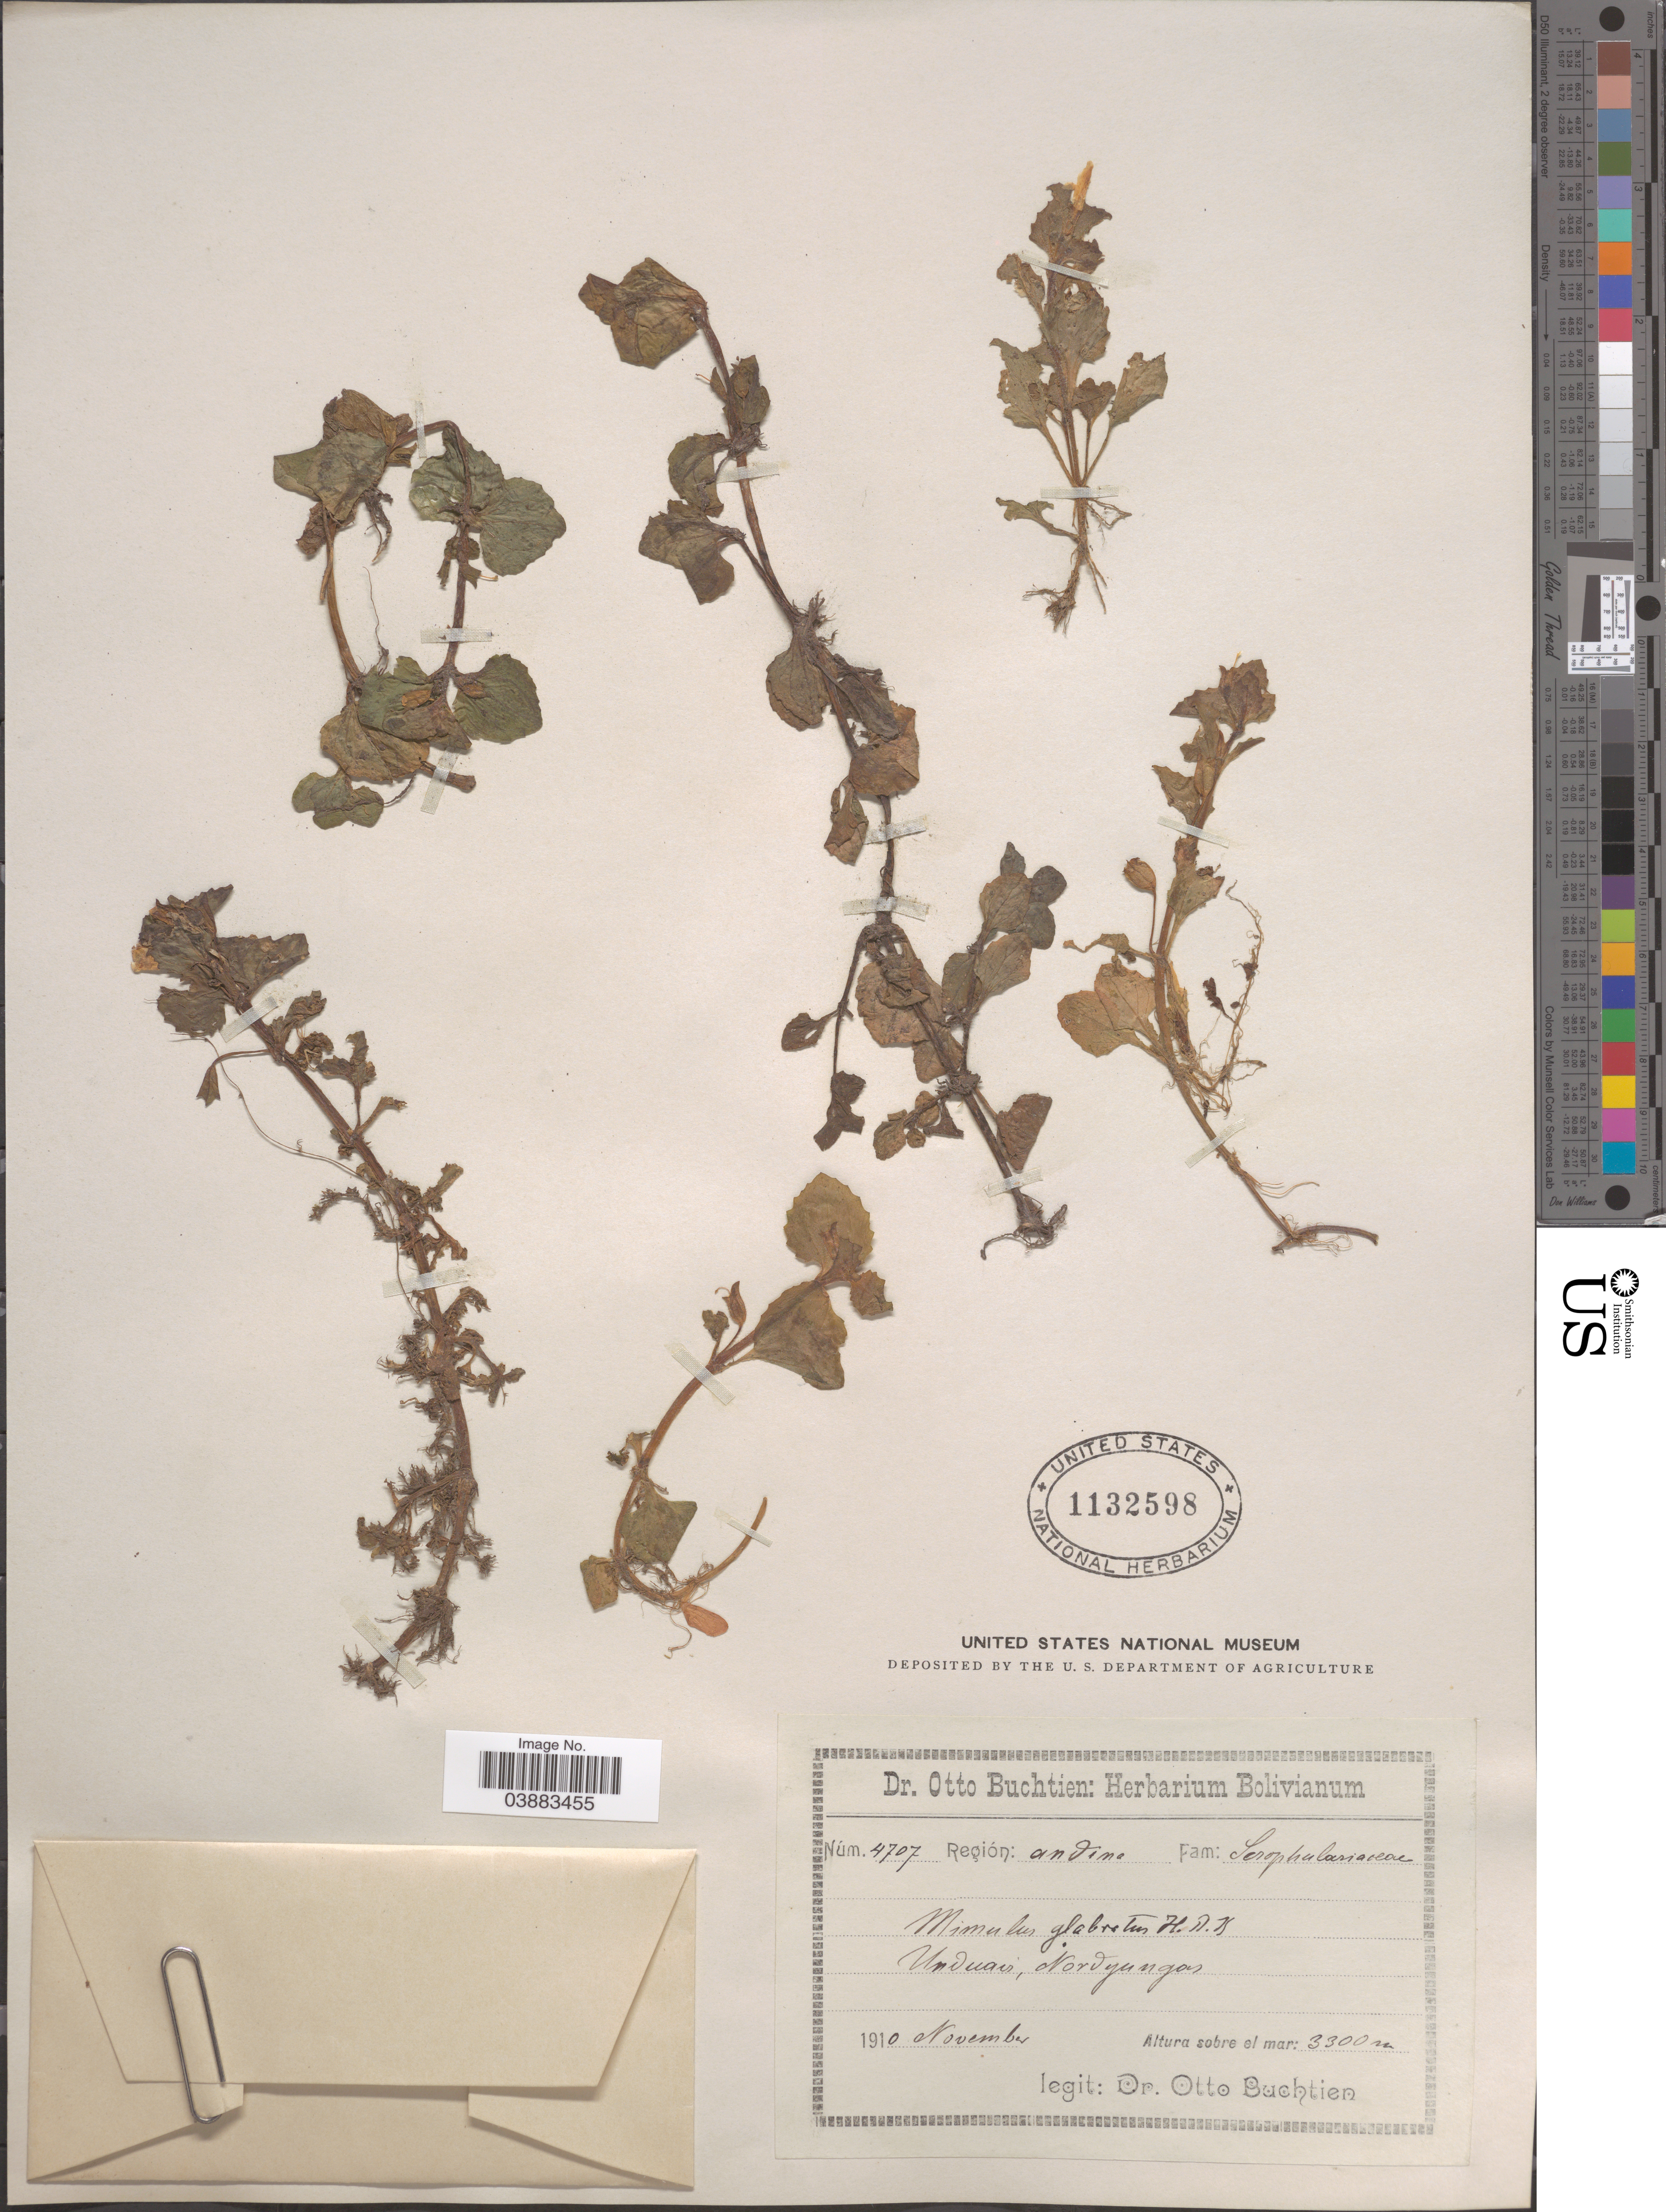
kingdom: Plantae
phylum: Tracheophyta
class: Magnoliopsida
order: Lamiales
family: Phrymaceae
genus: Mimulus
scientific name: Mimulus glabratus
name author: Kunth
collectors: O. Buchtien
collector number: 4907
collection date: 1910-10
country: Bolivia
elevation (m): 3300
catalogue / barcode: US 1132598